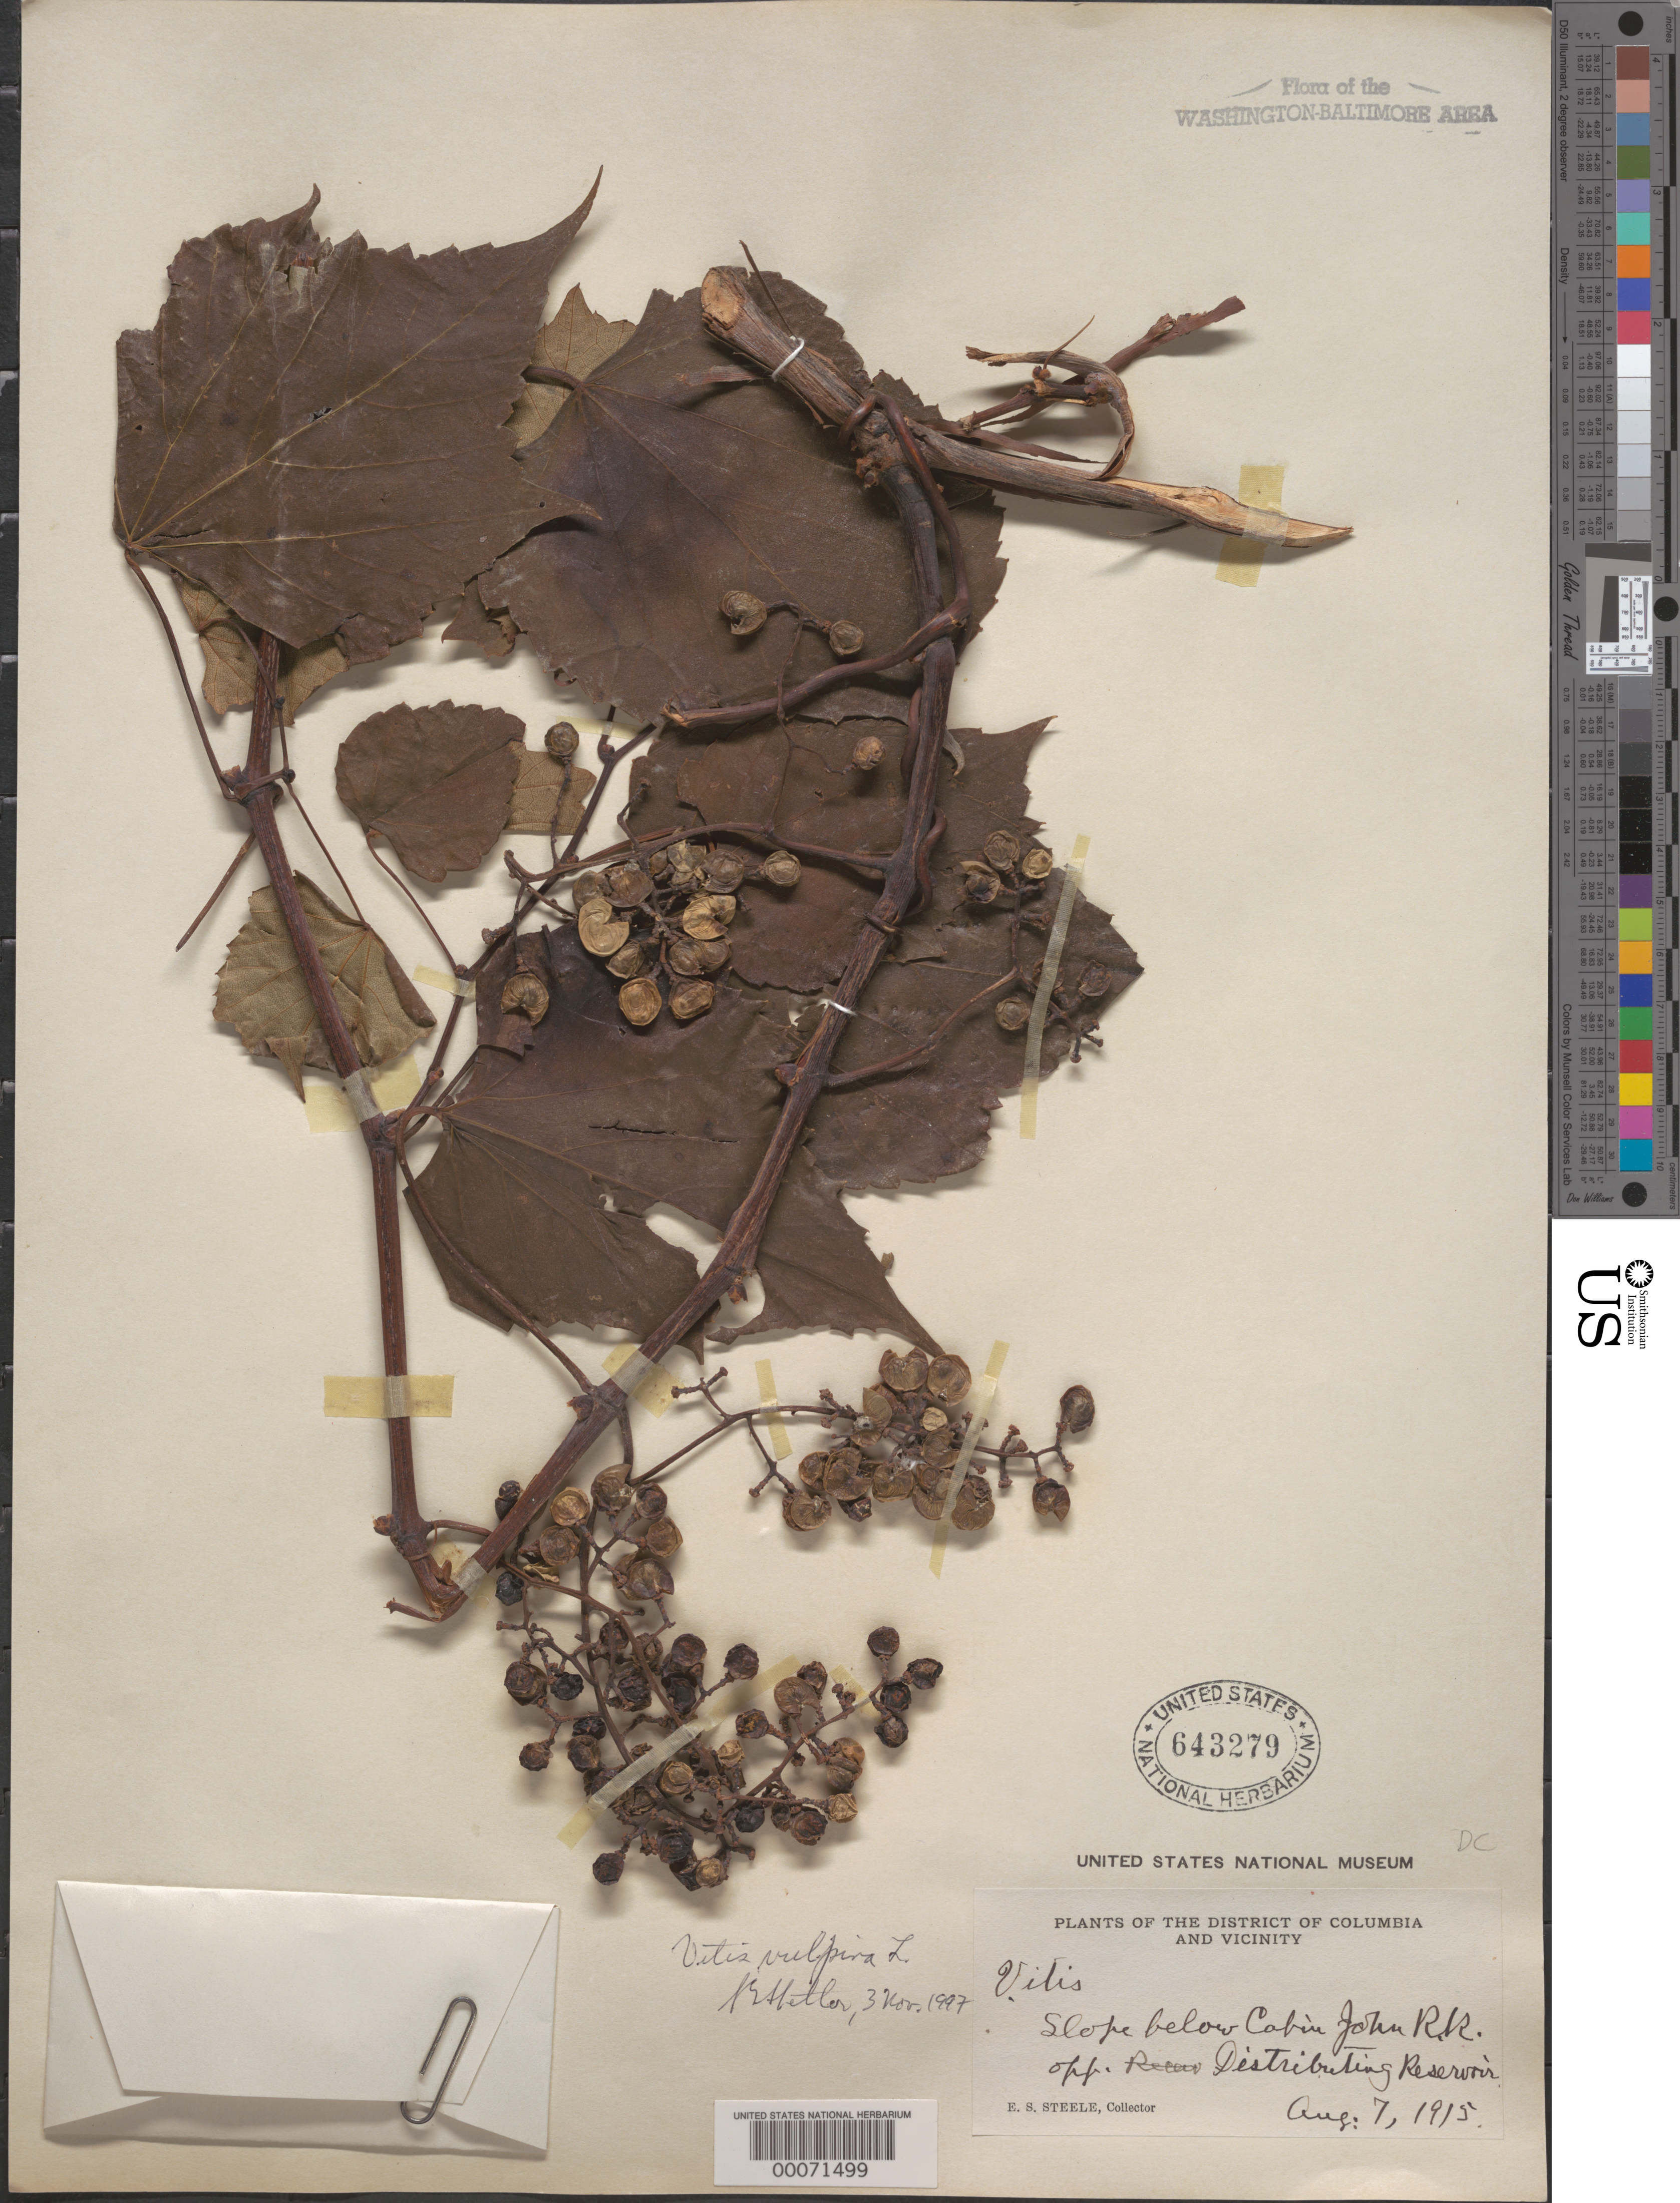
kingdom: Plantae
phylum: Tracheophyta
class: Magnoliopsida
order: Vitales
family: Vitaceae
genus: Vitis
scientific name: Vitis vulpina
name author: L.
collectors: E. Steele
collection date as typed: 07 Aug 1915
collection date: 1915-08-07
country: United States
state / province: Maryland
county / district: Montgomery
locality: Below Cabin John railroad, opposite Distributing Reservior C. & O. Canal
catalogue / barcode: US 643279